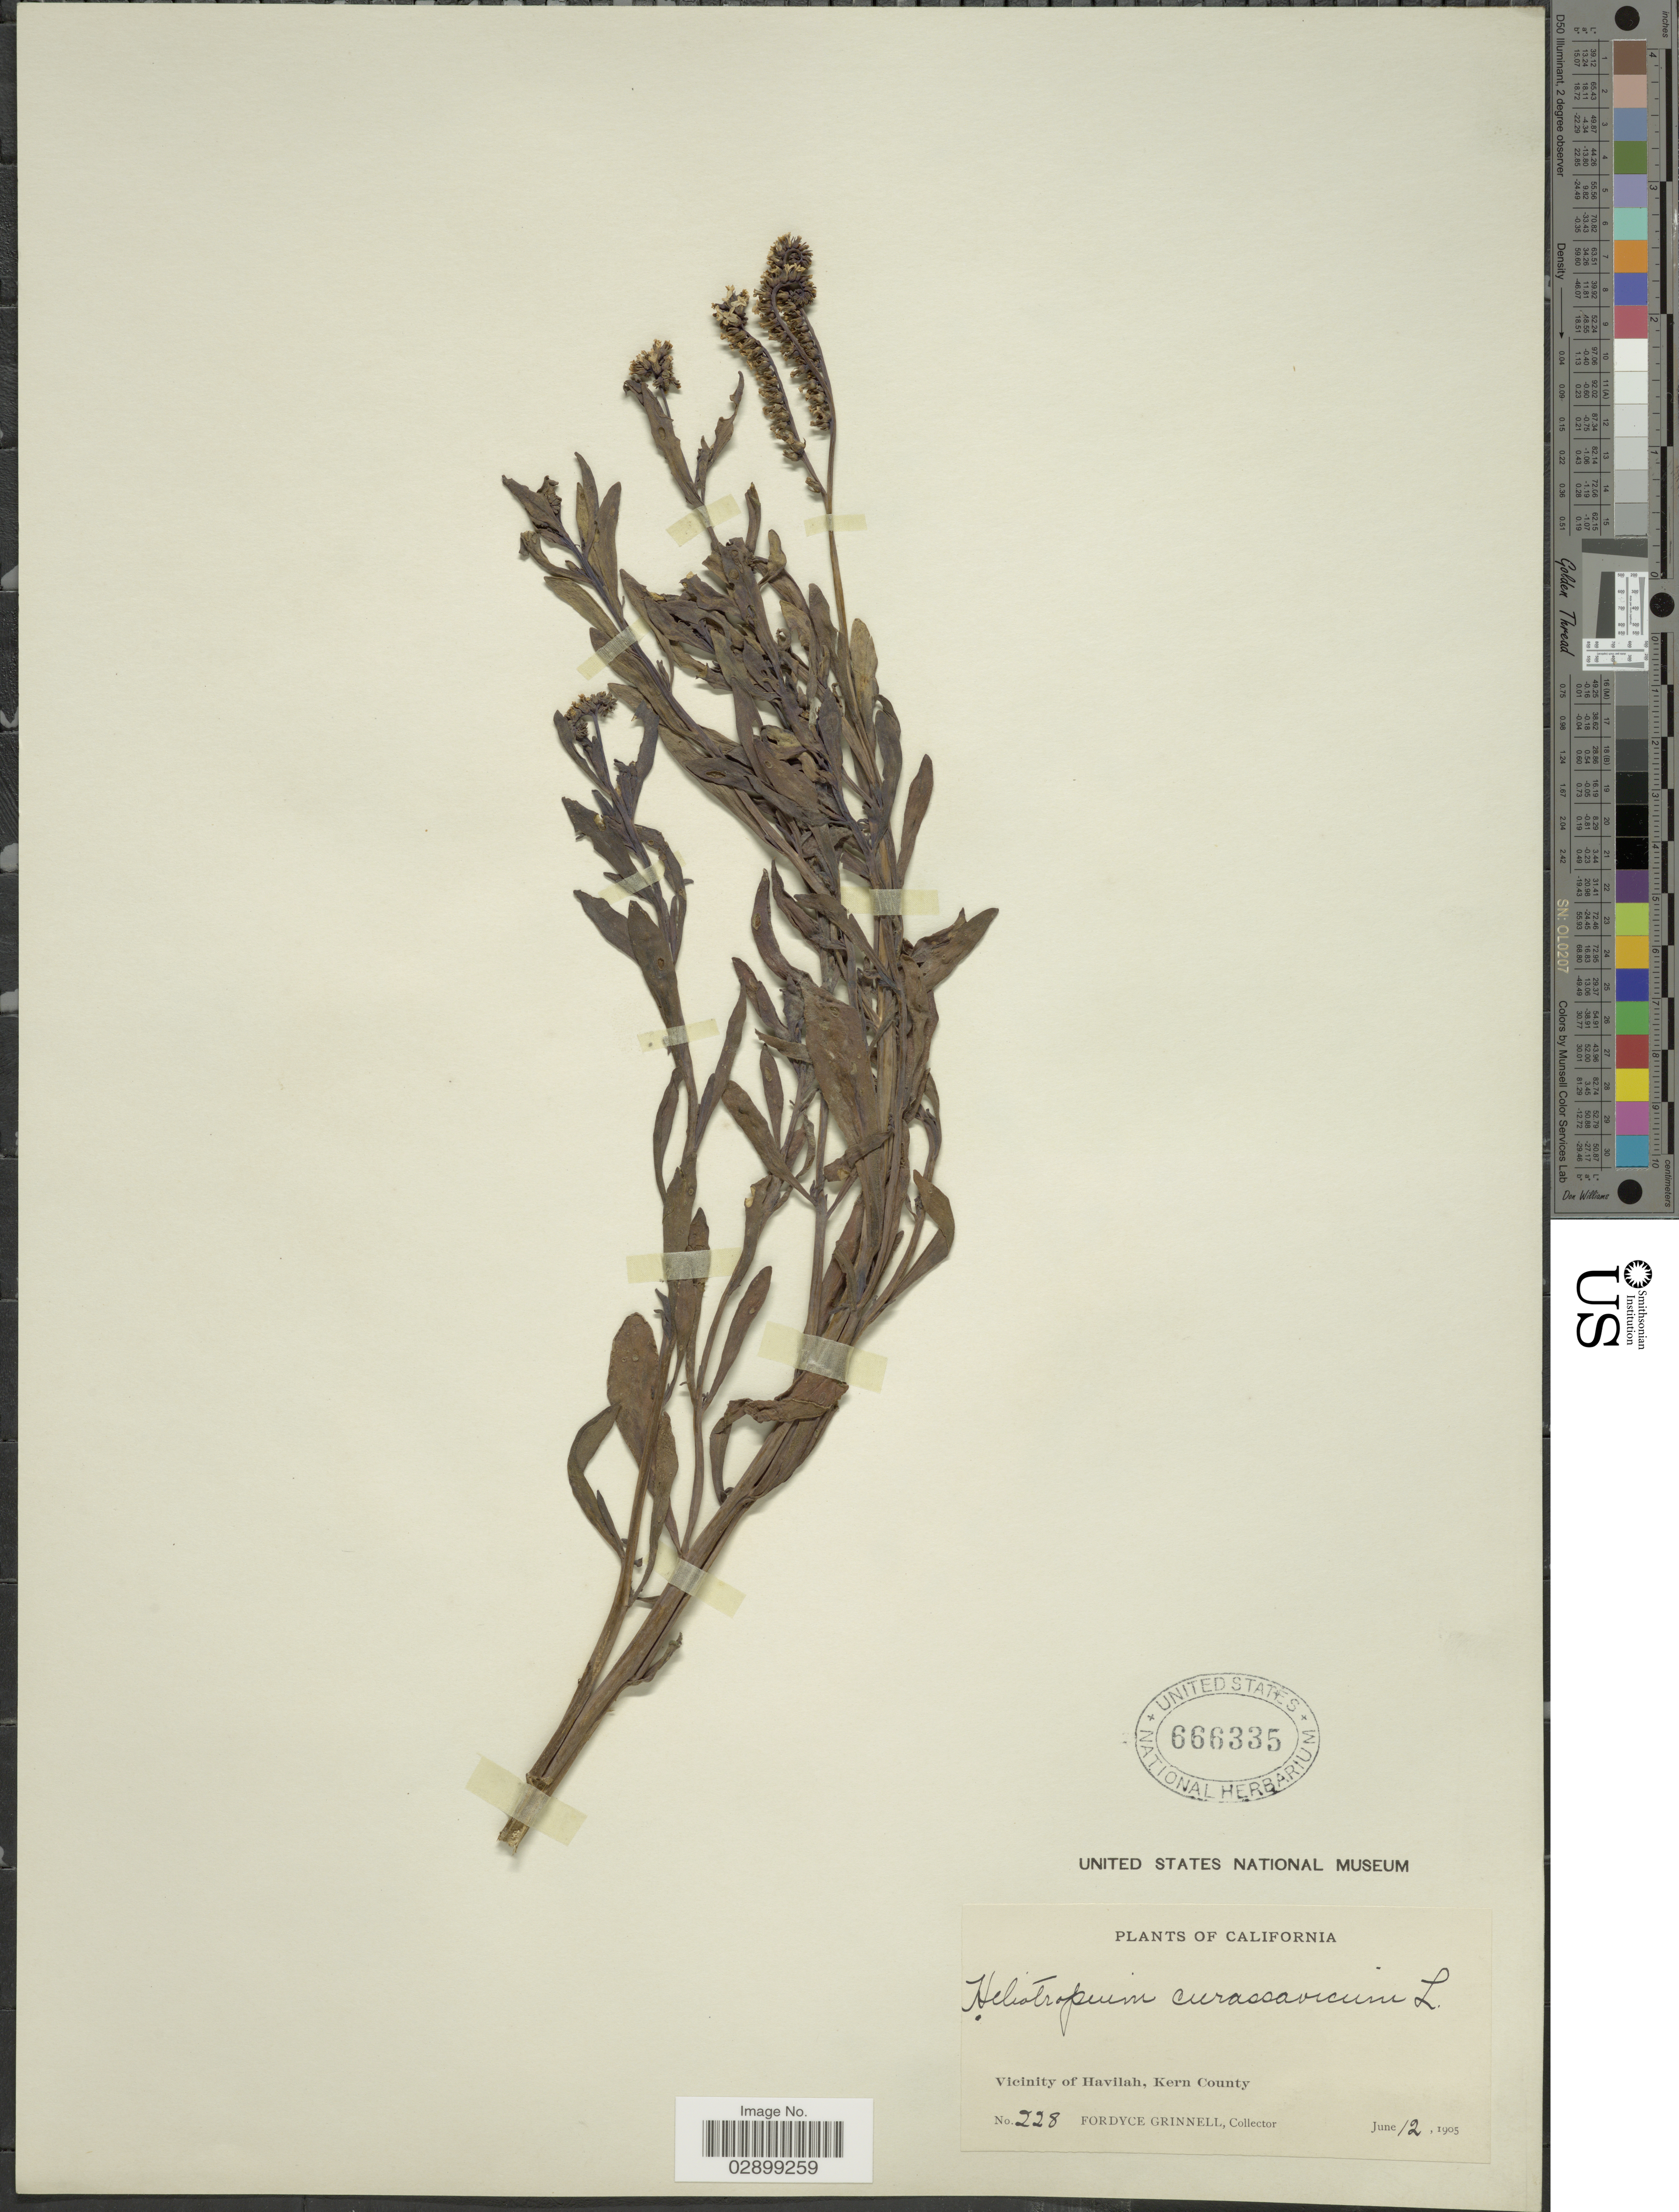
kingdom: Plantae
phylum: Tracheophyta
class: Magnoliopsida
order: Boraginales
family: Heliotropiaceae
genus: Heliotropium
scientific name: Heliotropium curassavicum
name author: L.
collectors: F. Grinnell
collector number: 228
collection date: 1905-06-12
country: United States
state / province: California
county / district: Kern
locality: Vicinity of Havilah, Kern County.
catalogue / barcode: US 666335